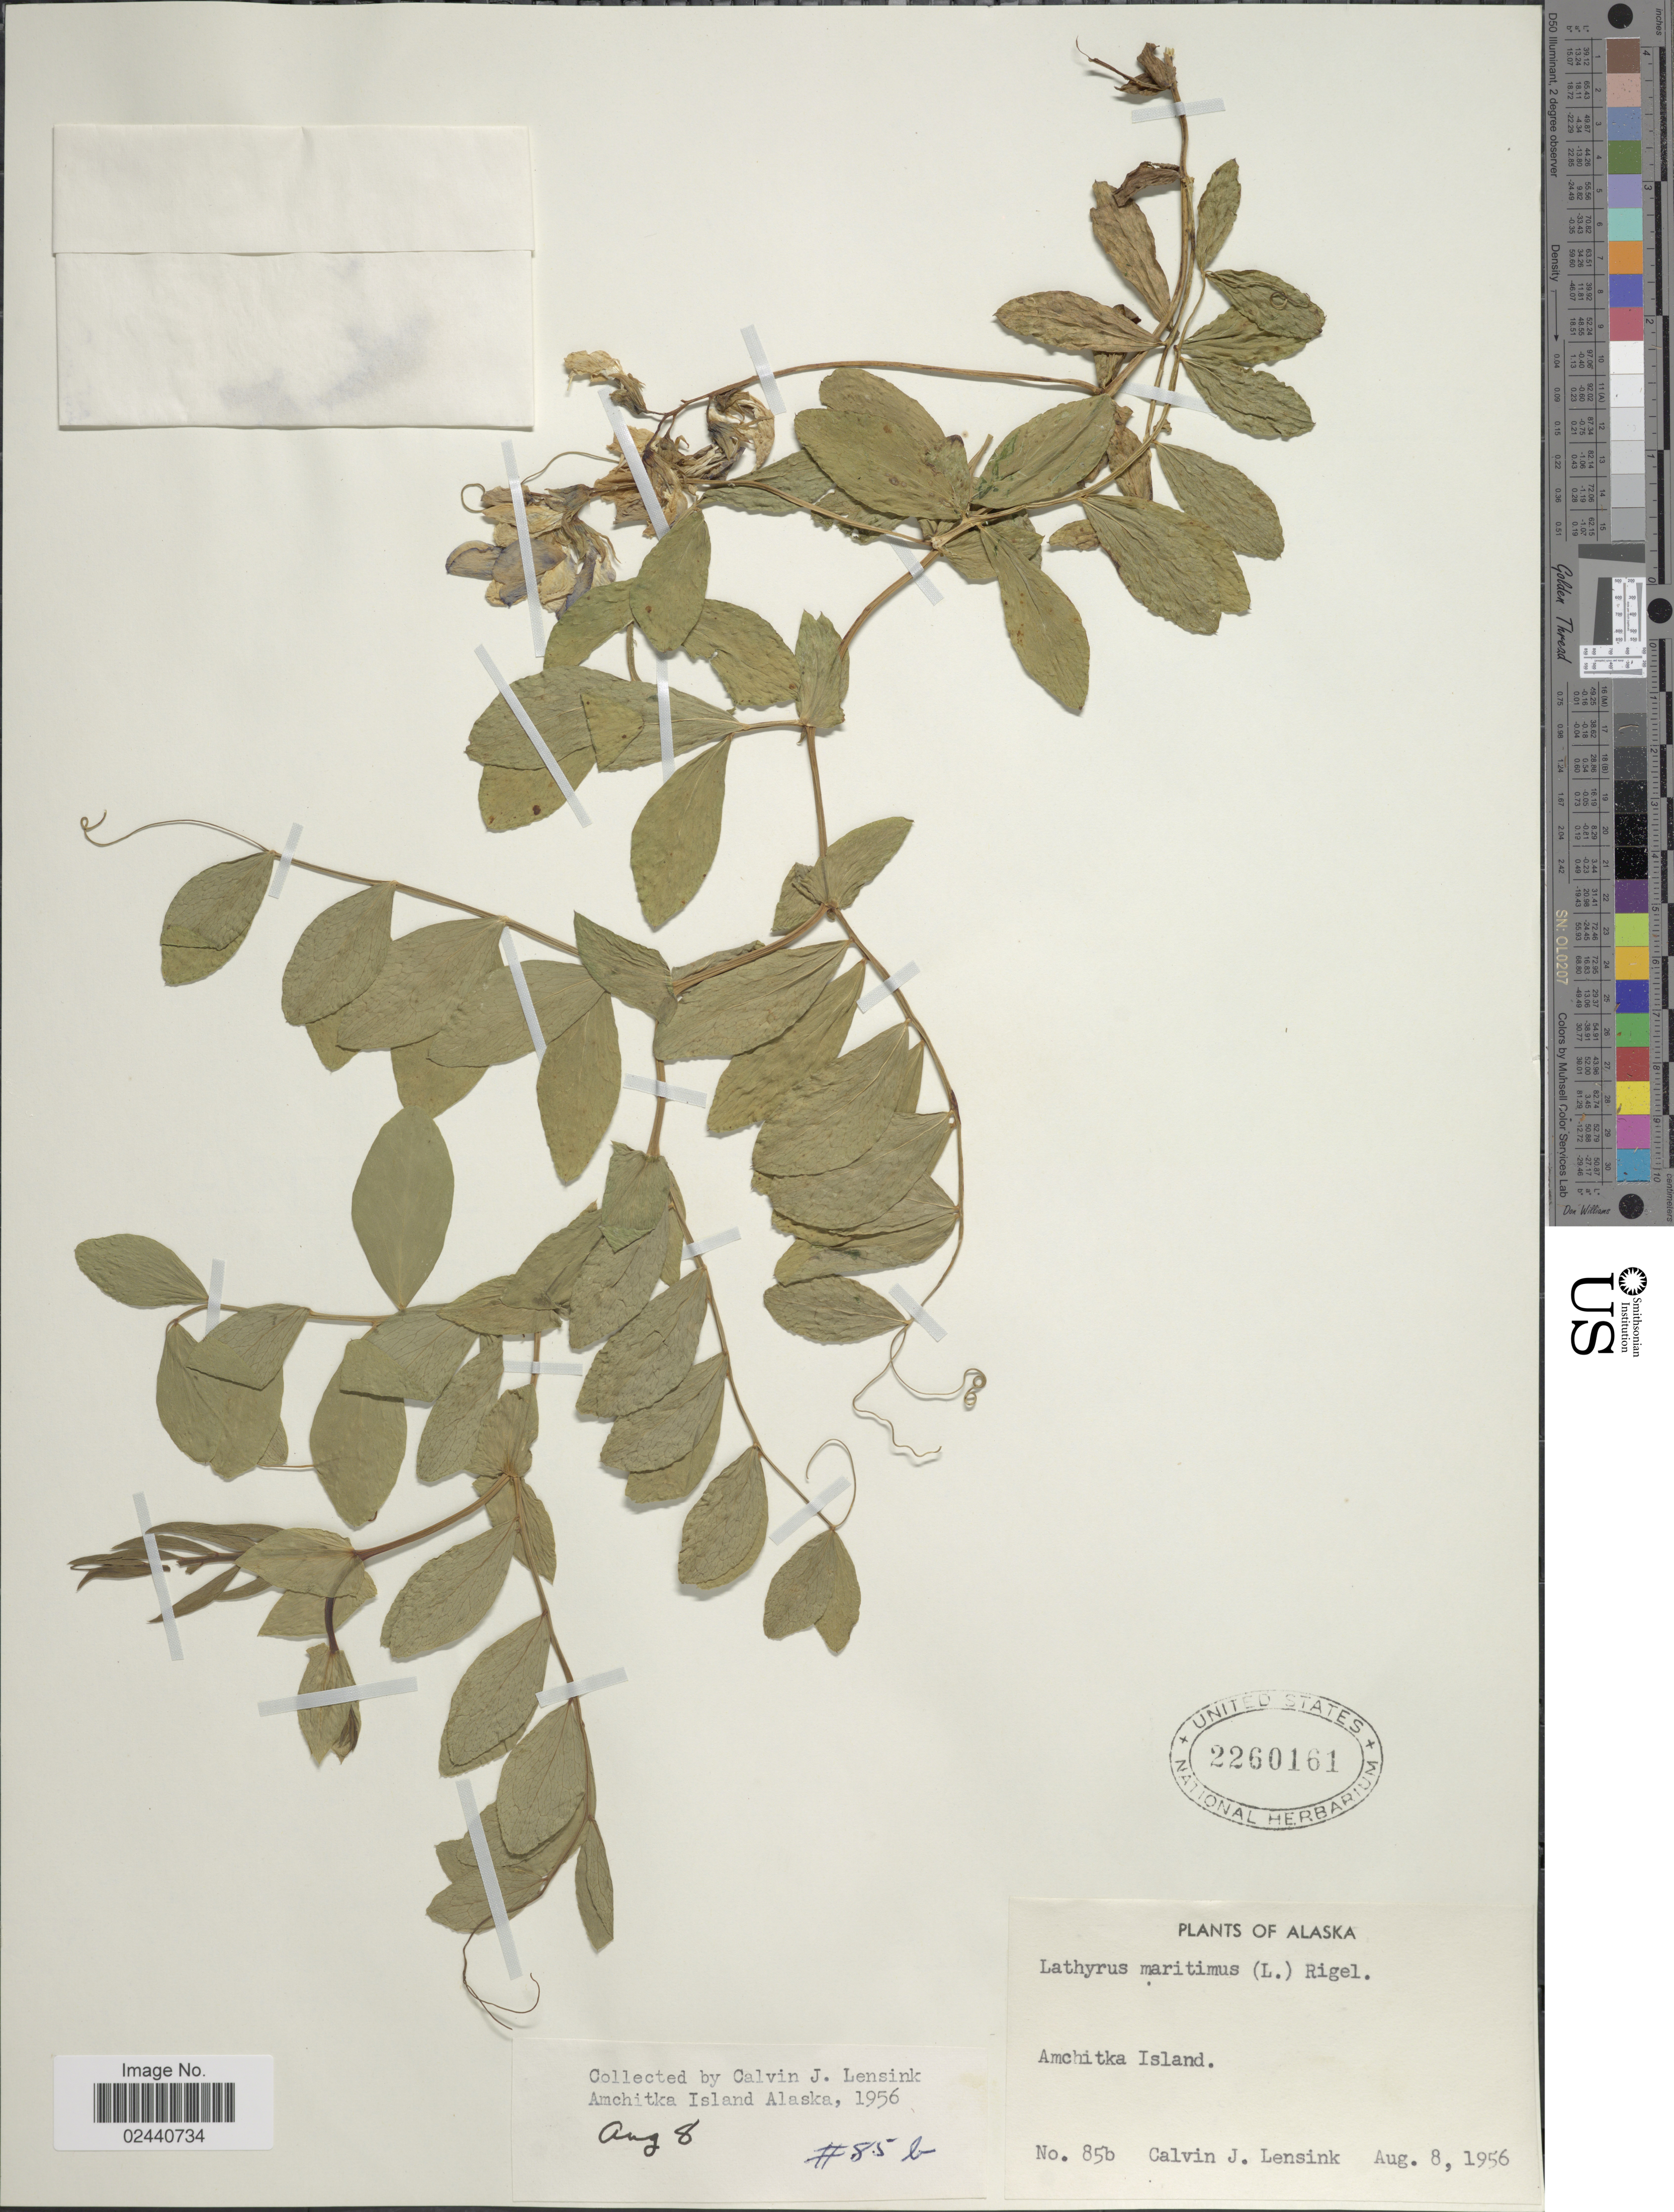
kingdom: Plantae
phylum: Tracheophyta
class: Magnoliopsida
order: Fabales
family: Fabaceae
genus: Lathyrus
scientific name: Lathyrus japonicus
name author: Willd.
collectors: C. Lensink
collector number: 85b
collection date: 1956-08-08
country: United States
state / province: Alaska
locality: Amchitka Island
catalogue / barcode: US 2260161